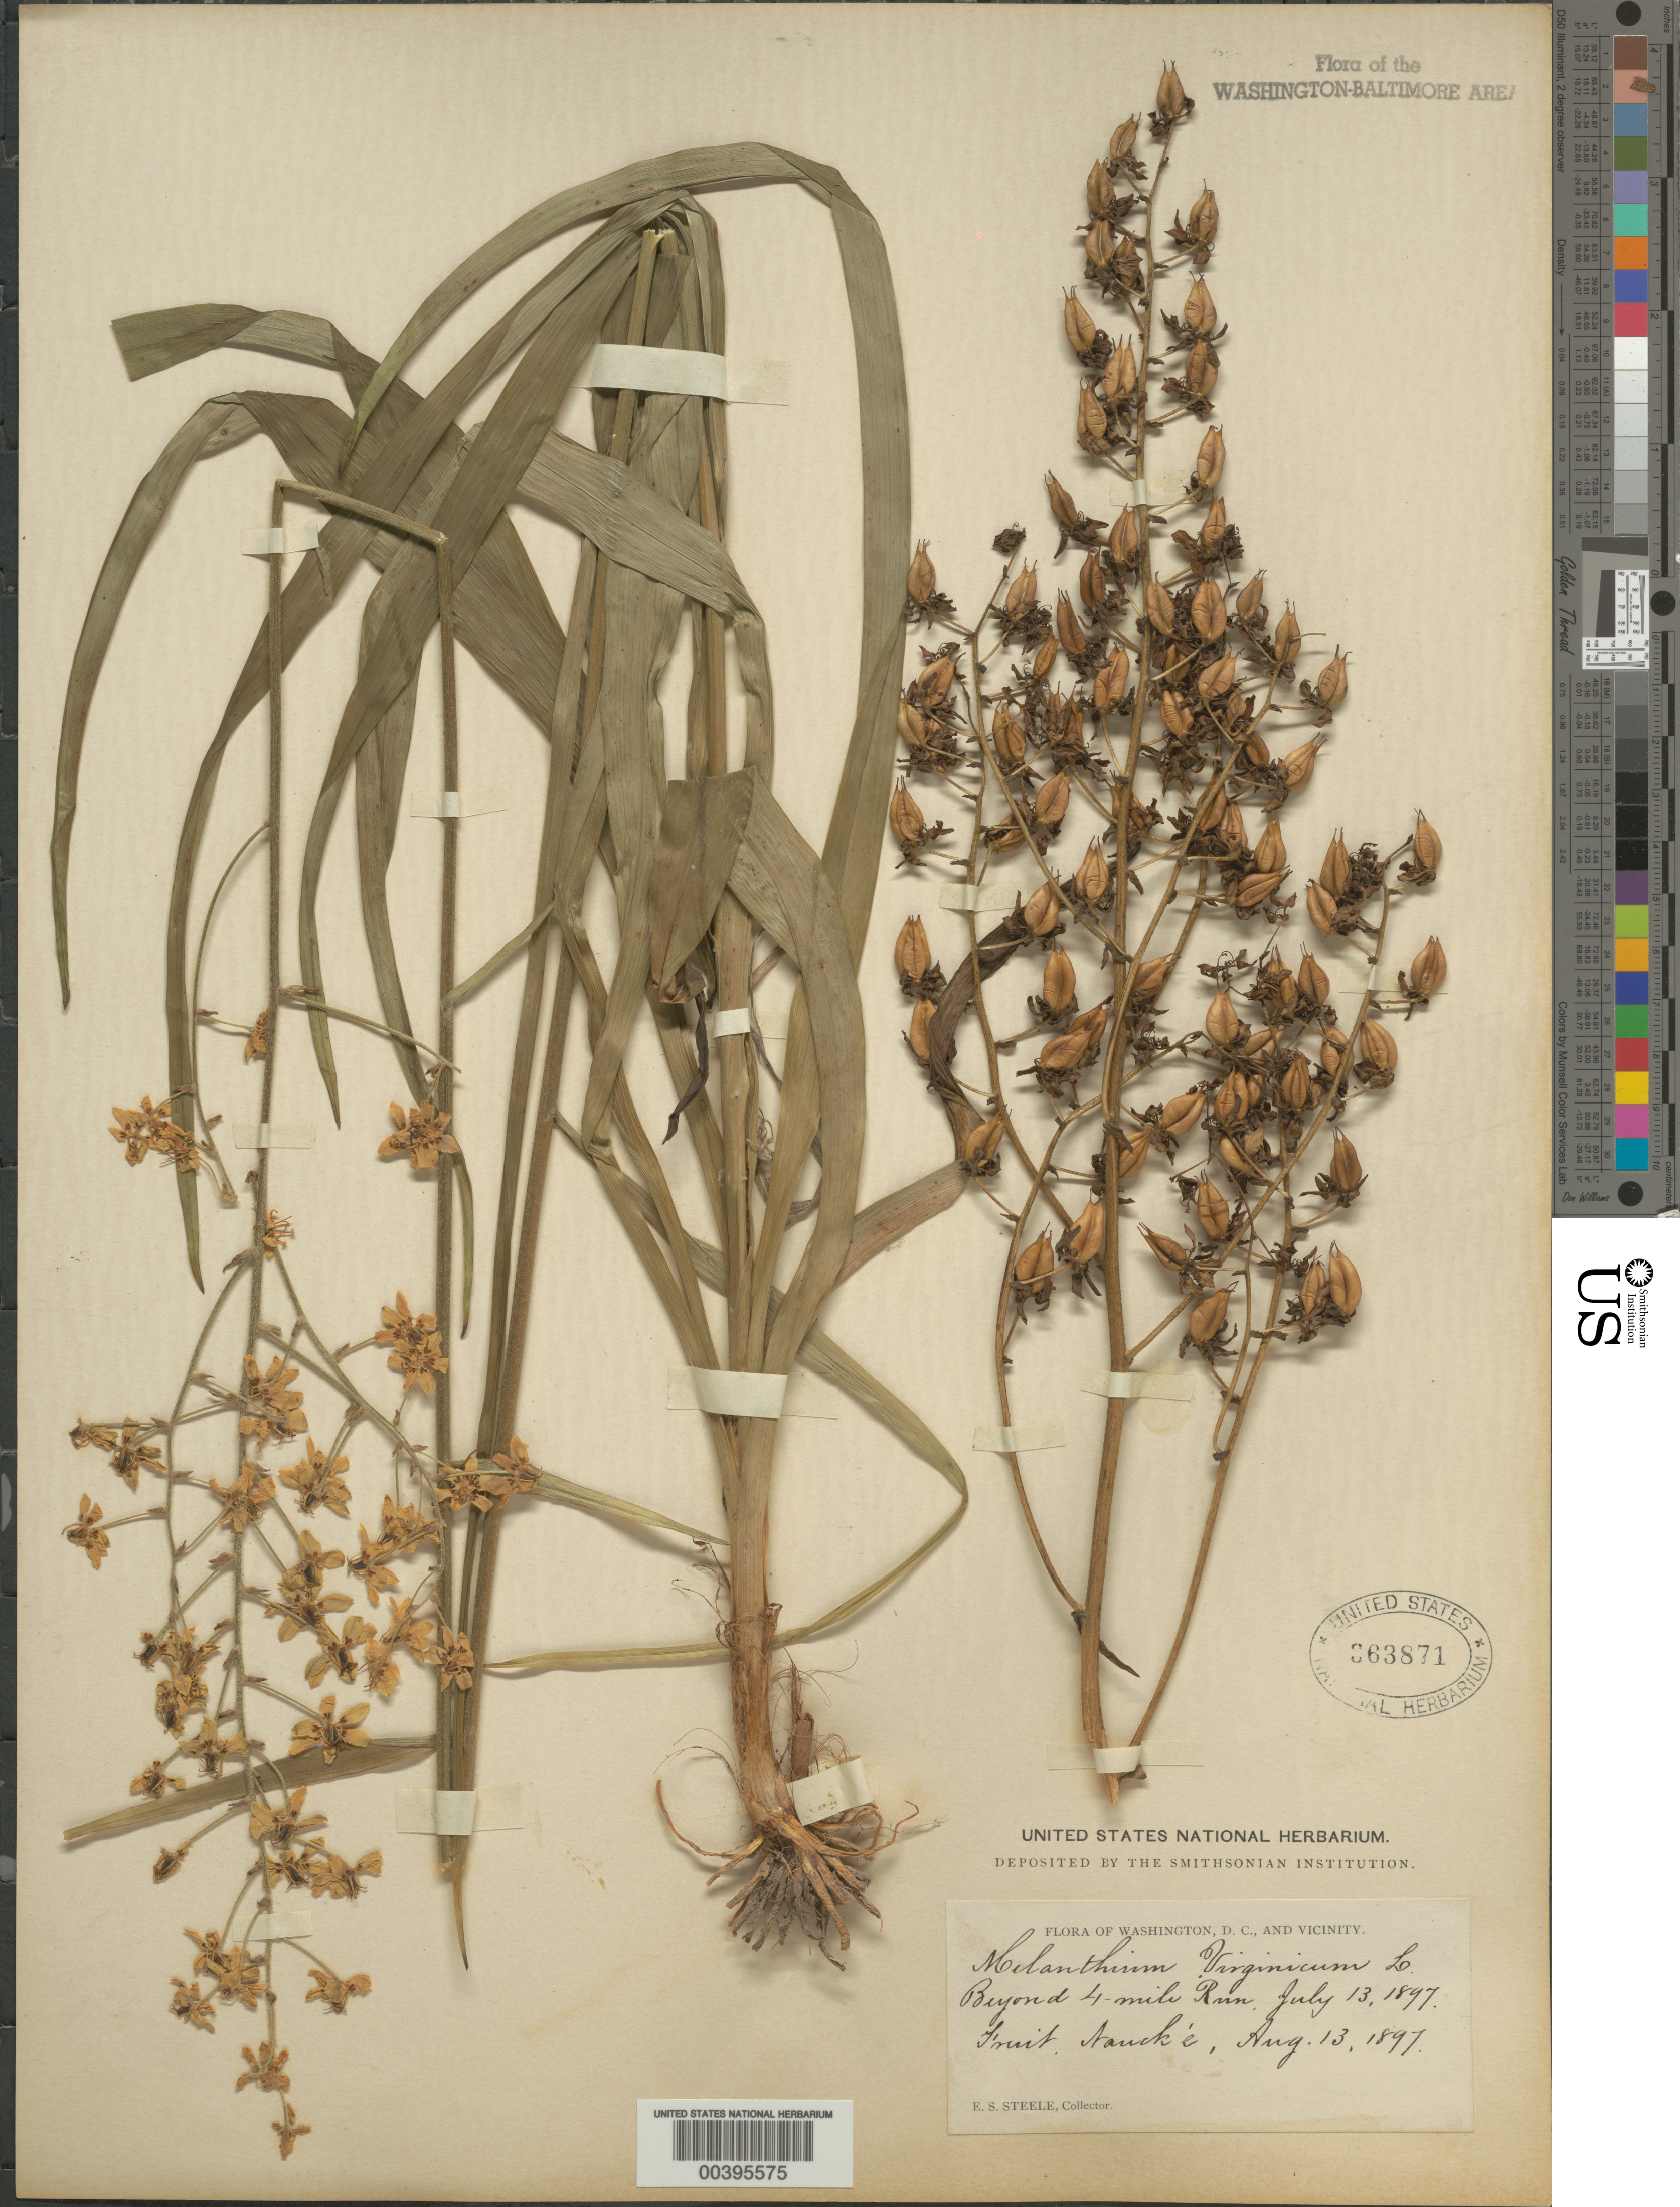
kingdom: Plantae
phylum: Tracheophyta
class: Liliopsida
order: Liliales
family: Melanthiaceae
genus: Melanthium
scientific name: Melanthium virginicum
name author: L.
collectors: E. Steele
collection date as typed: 13 Jul 1897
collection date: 1897-07-13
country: United States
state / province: Virginia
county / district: Arlington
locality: Near Four Mile Run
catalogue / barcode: US 363871